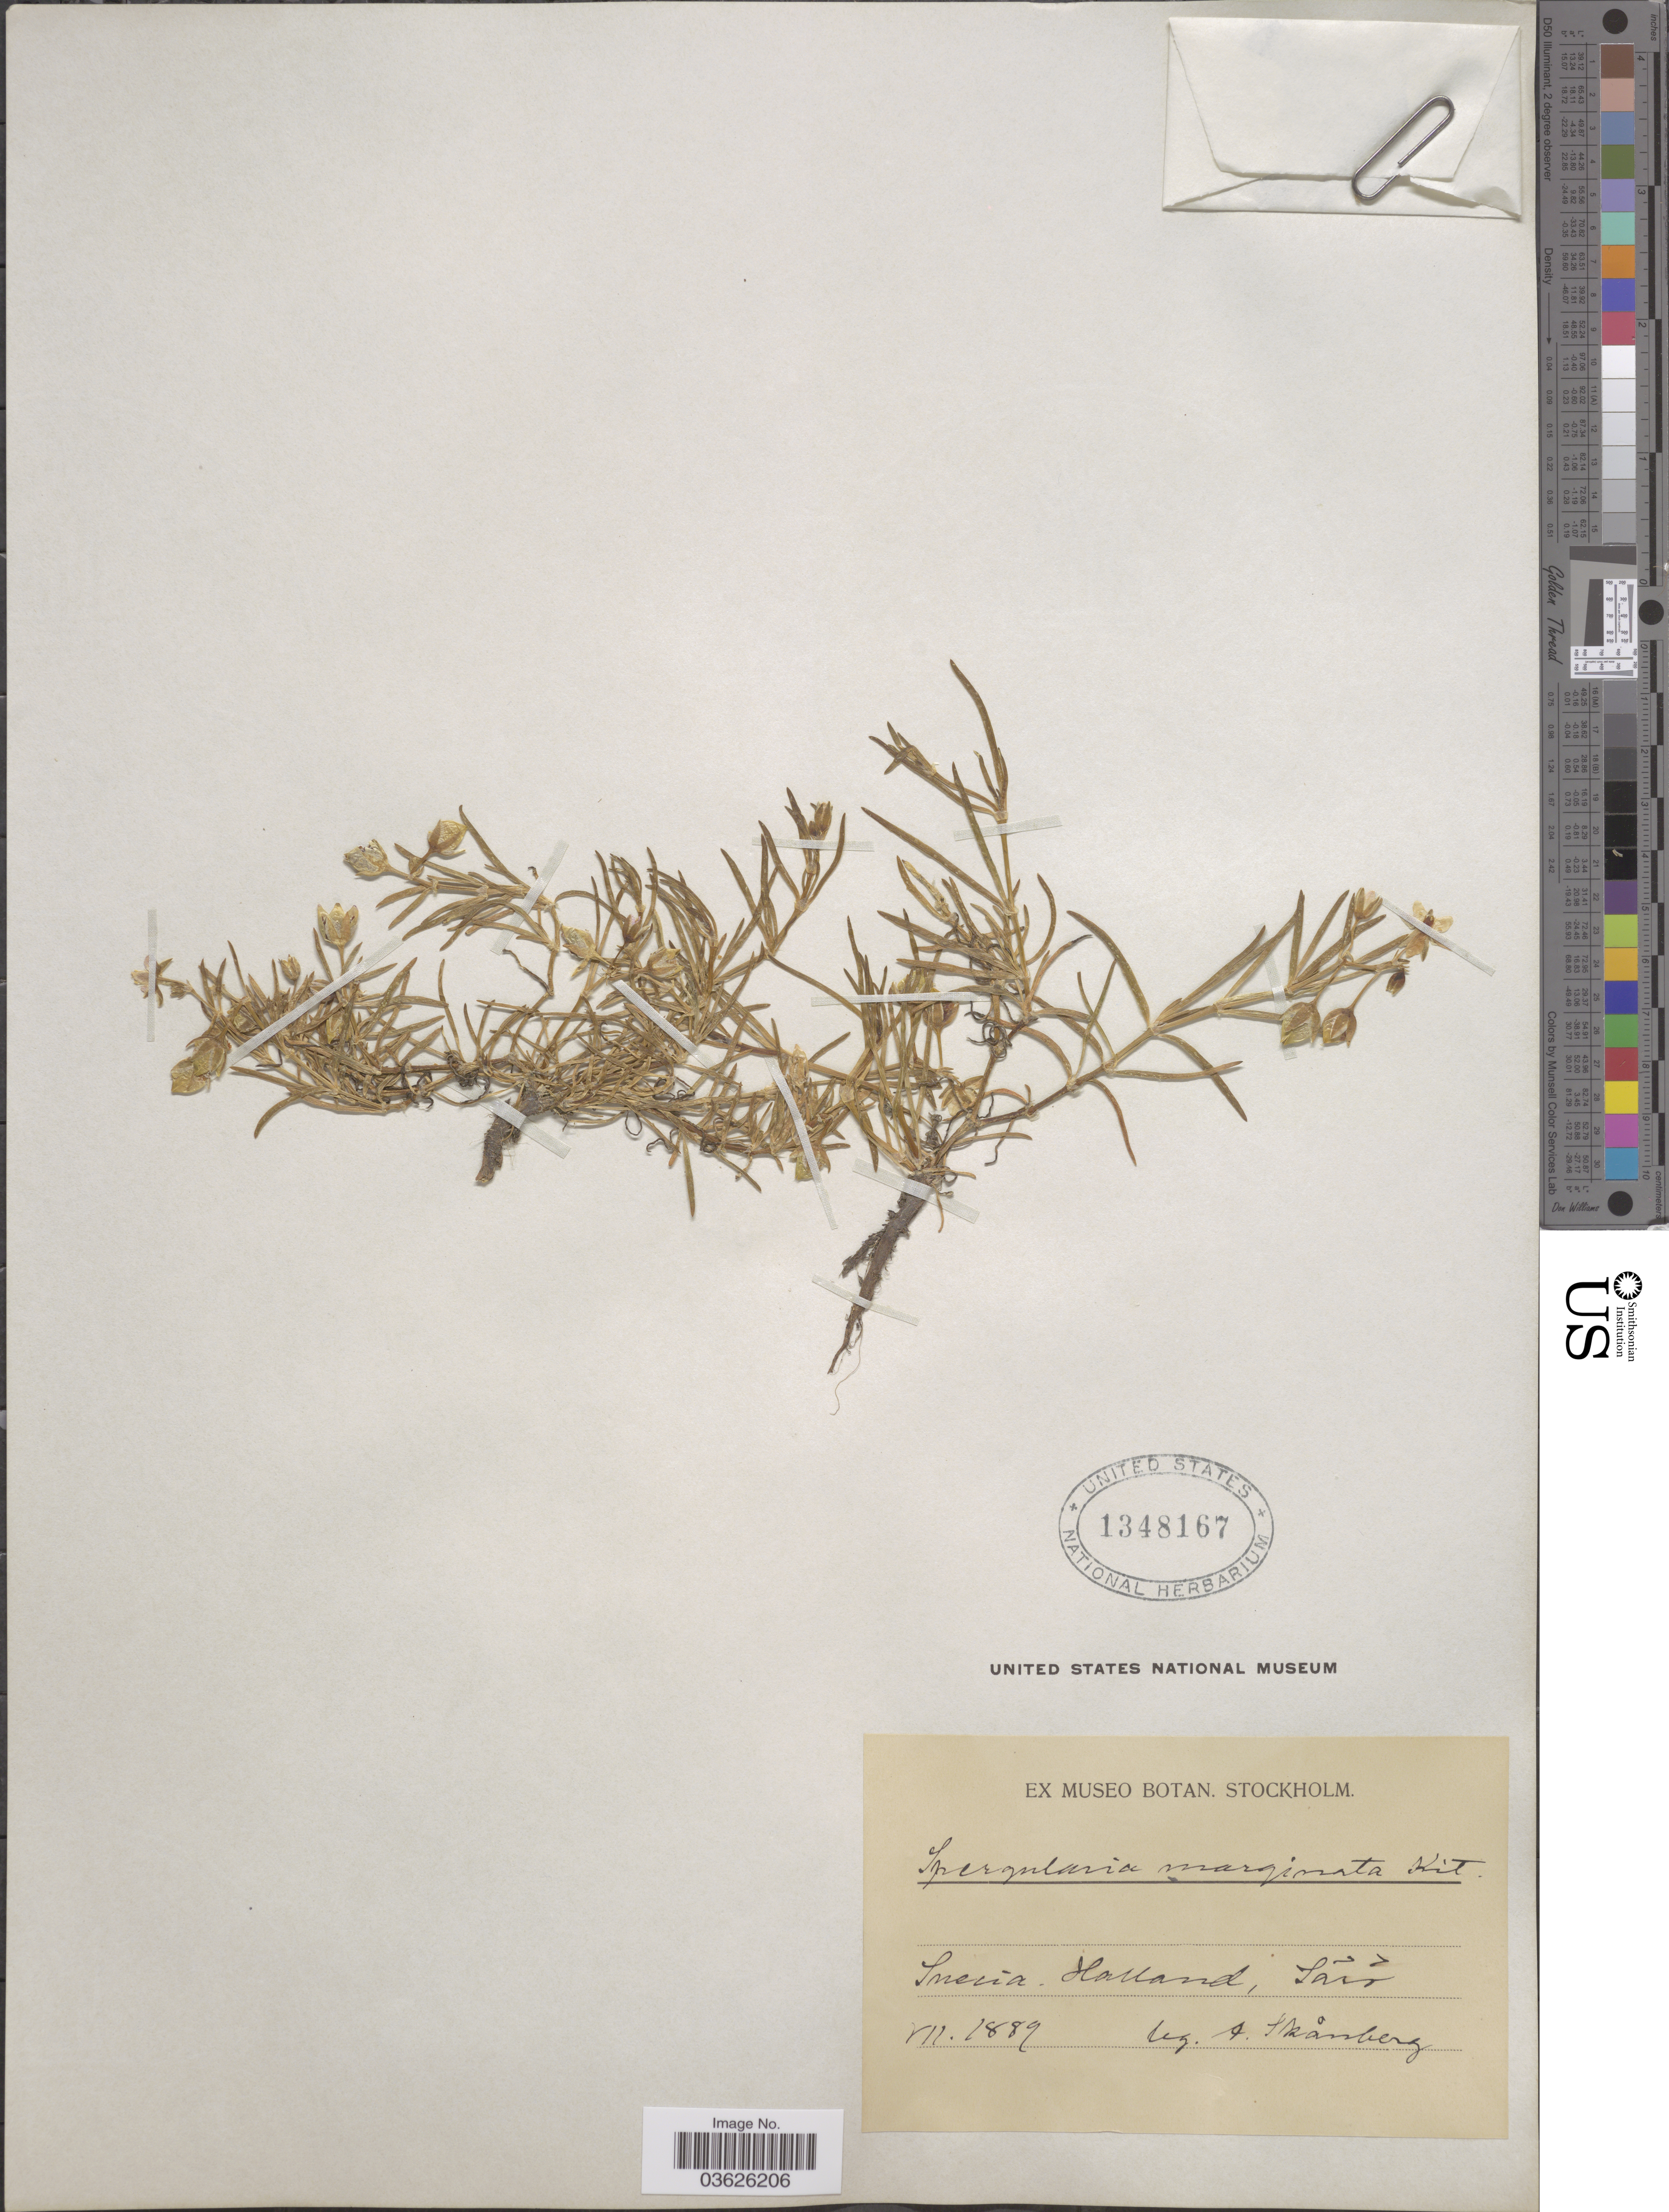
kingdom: Plantae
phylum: Tracheophyta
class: Magnoliopsida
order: Caryophyllales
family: Caryophyllaceae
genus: Tissa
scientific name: Tissa marginata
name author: A. Heller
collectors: A. Skånberg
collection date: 1889-07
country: Sweden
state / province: Halland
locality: Suecia. Halland, Sarr. [interpreted]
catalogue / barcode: US 1348167